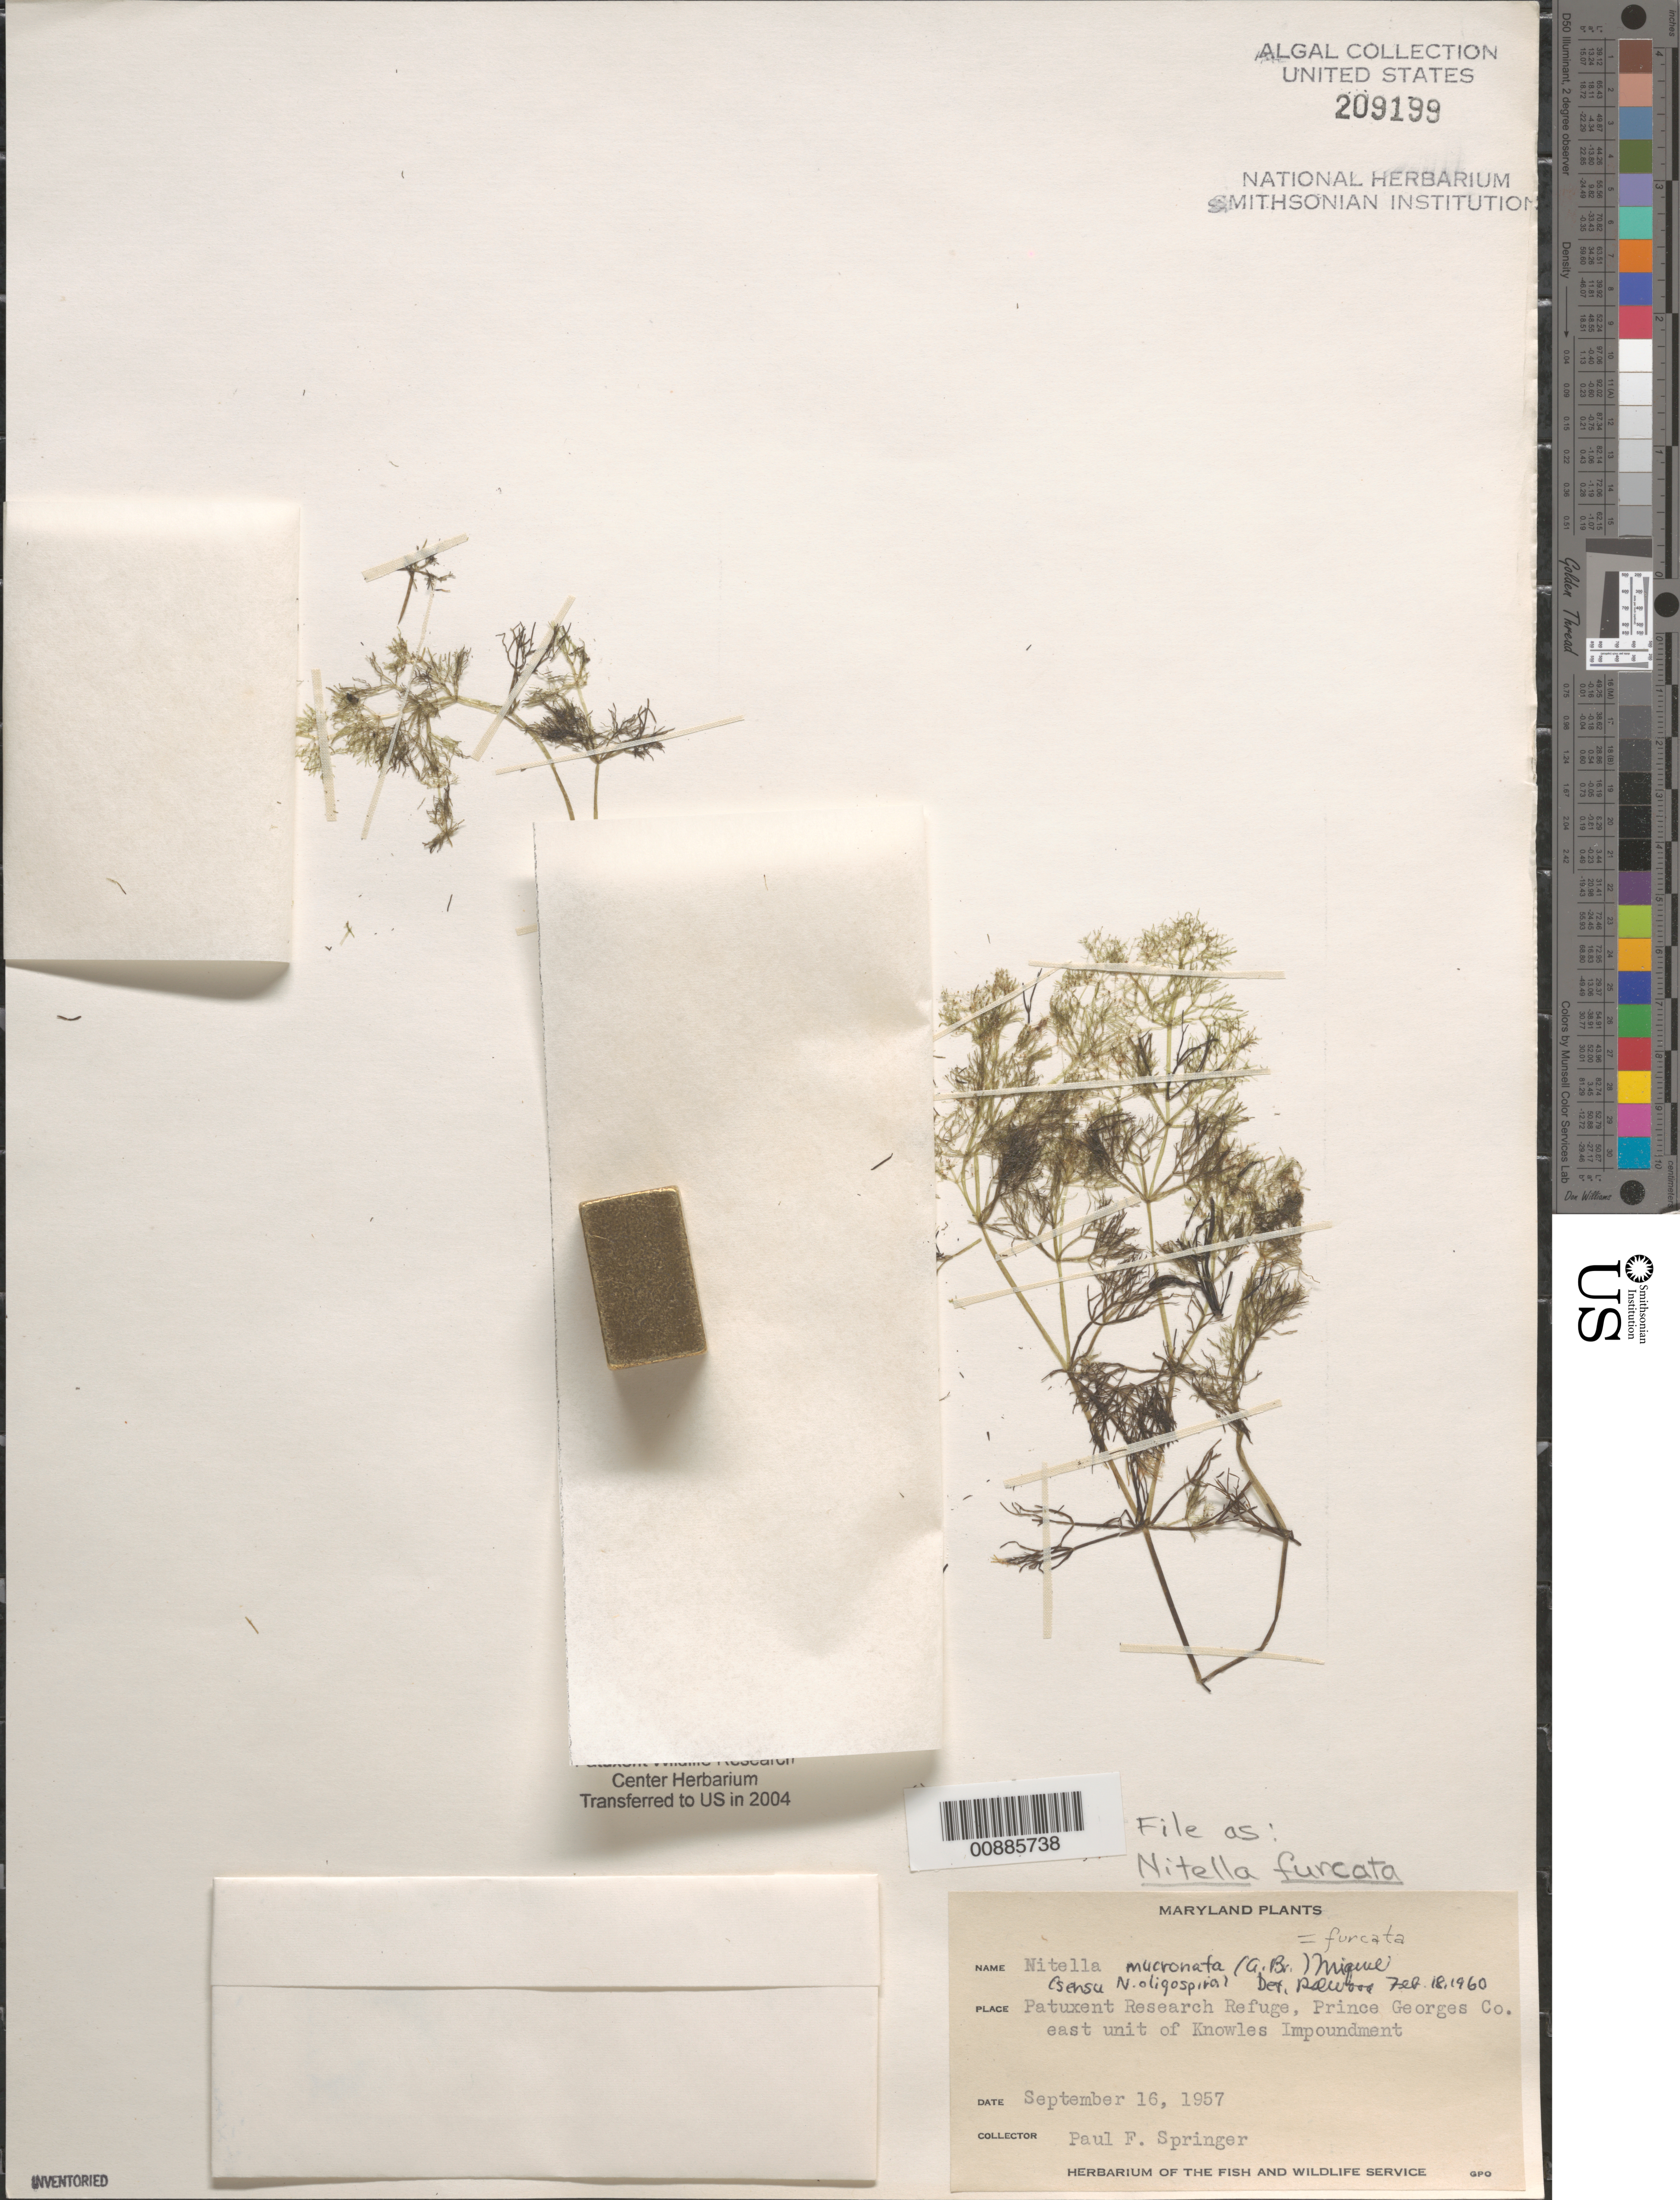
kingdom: Plantae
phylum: Charophyta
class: Charophyceae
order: Charales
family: Characeae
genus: Nitella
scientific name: Nitella furcata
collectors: P. Springer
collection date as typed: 16 Sep 1957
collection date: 1957-09-16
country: United States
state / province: Maryland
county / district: Prince George's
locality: Patuxent Research Refuge, east unit of Knowles Impoundment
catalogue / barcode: US 209199